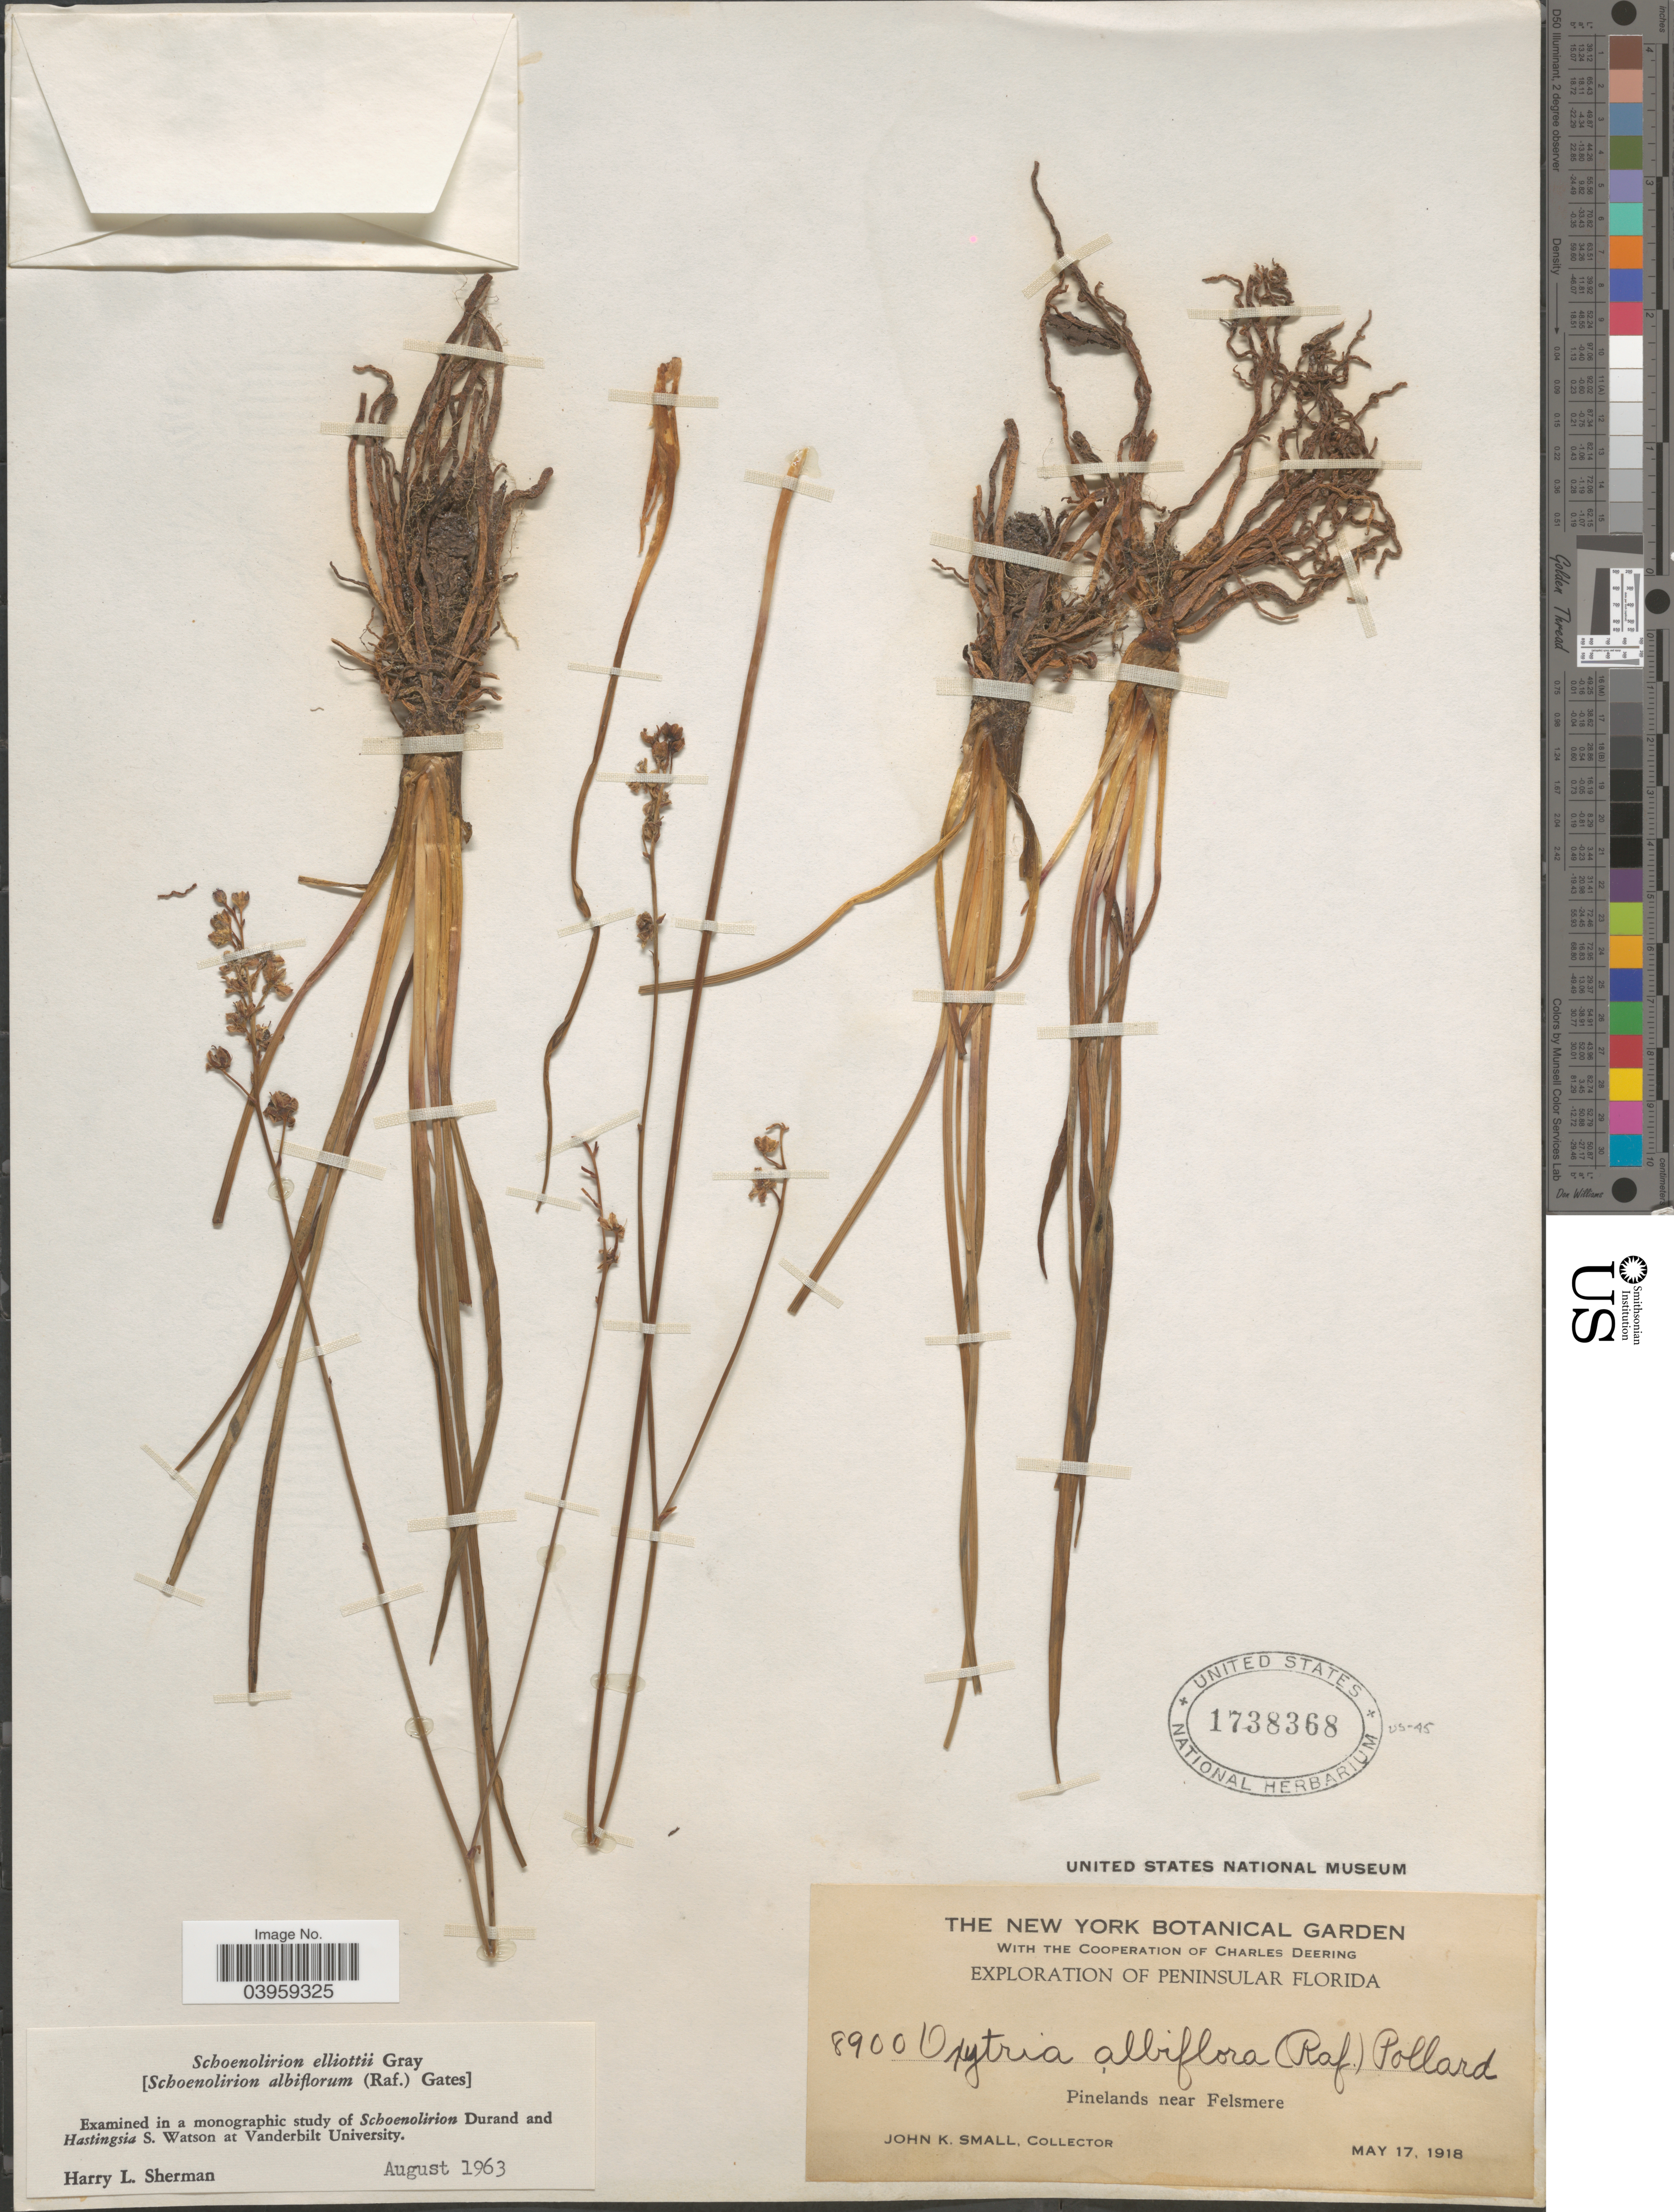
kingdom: Plantae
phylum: Tracheophyta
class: Liliopsida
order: Asparagales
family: Asparagaceae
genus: Schoenolirion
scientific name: Schoenolirion elliottii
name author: A. Gray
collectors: J. K. Small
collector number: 8900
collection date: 1918-05-17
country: United States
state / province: Florida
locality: Peninsular Florida. Pinelands near Felsmere.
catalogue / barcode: US 1738368